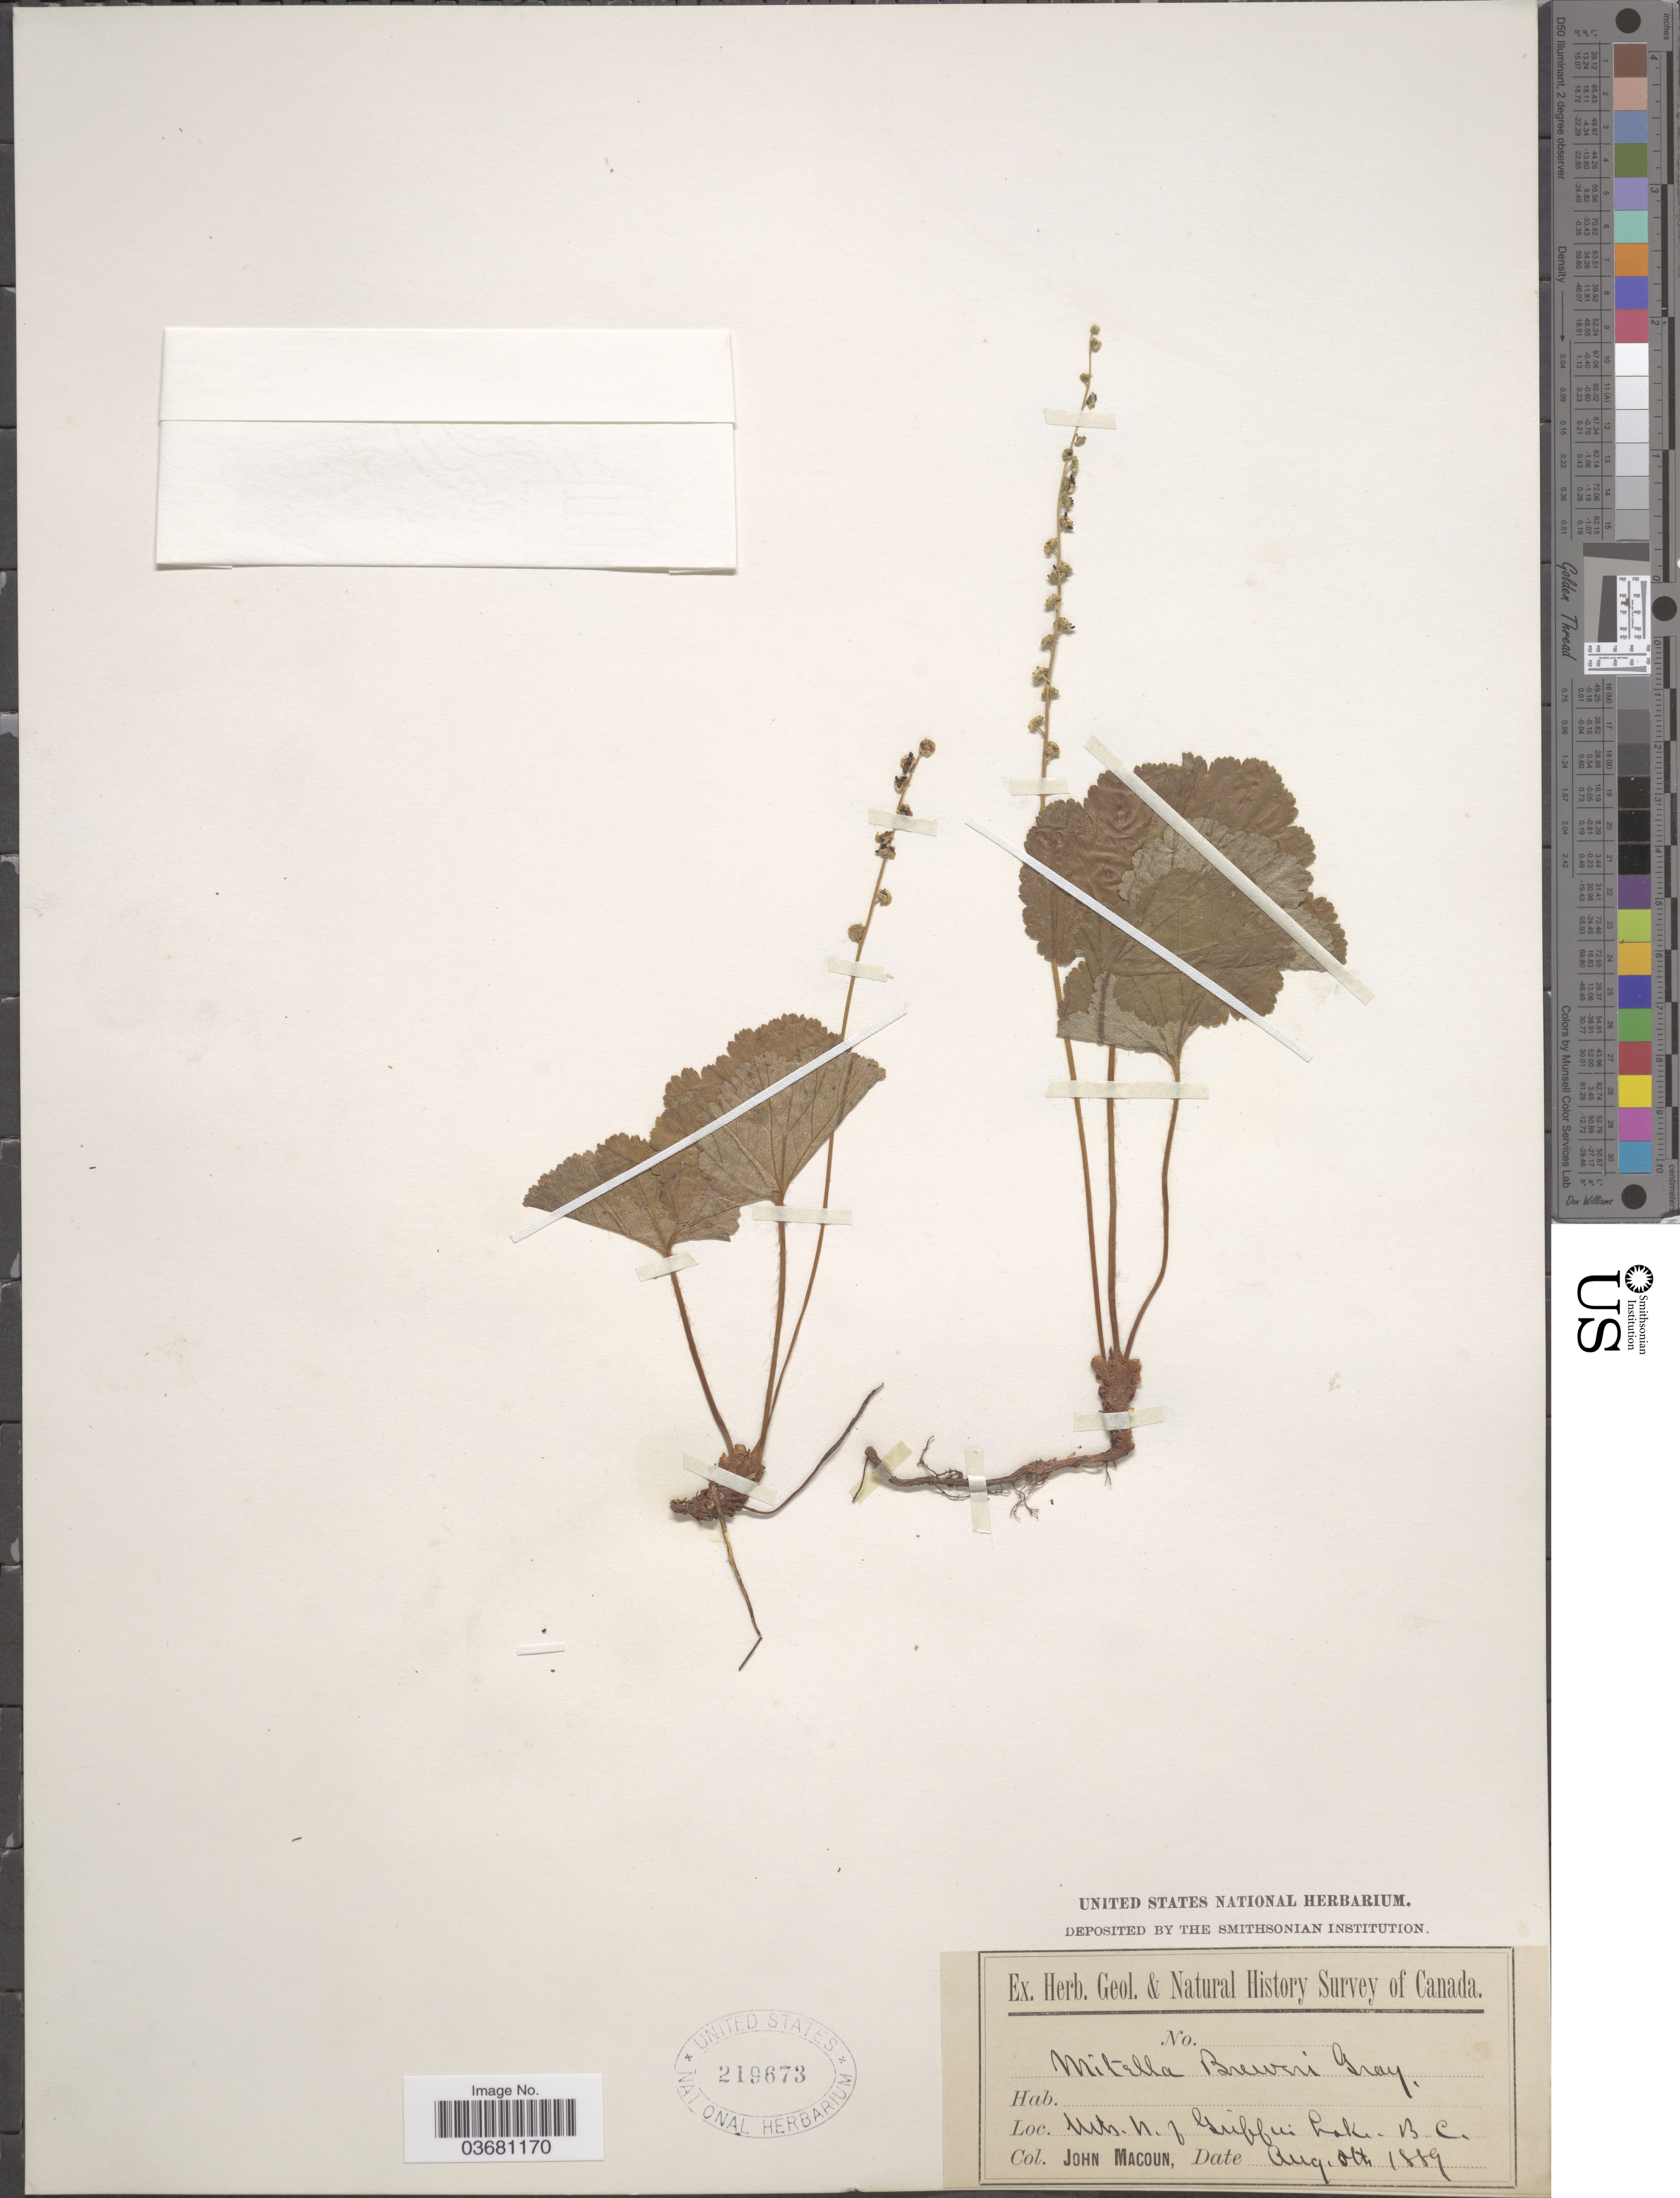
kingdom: Plantae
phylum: Tracheophyta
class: Magnoliopsida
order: Saxifragales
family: Saxifragaceae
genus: Mitella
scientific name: Mitella breweri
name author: A. Gray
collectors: J. Macoun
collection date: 1889-08-05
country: Canada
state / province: British Columbia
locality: Mts. N. of Griffin Lake. B.C. Geol. & Natural History Survey of Canada.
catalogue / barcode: US 219673